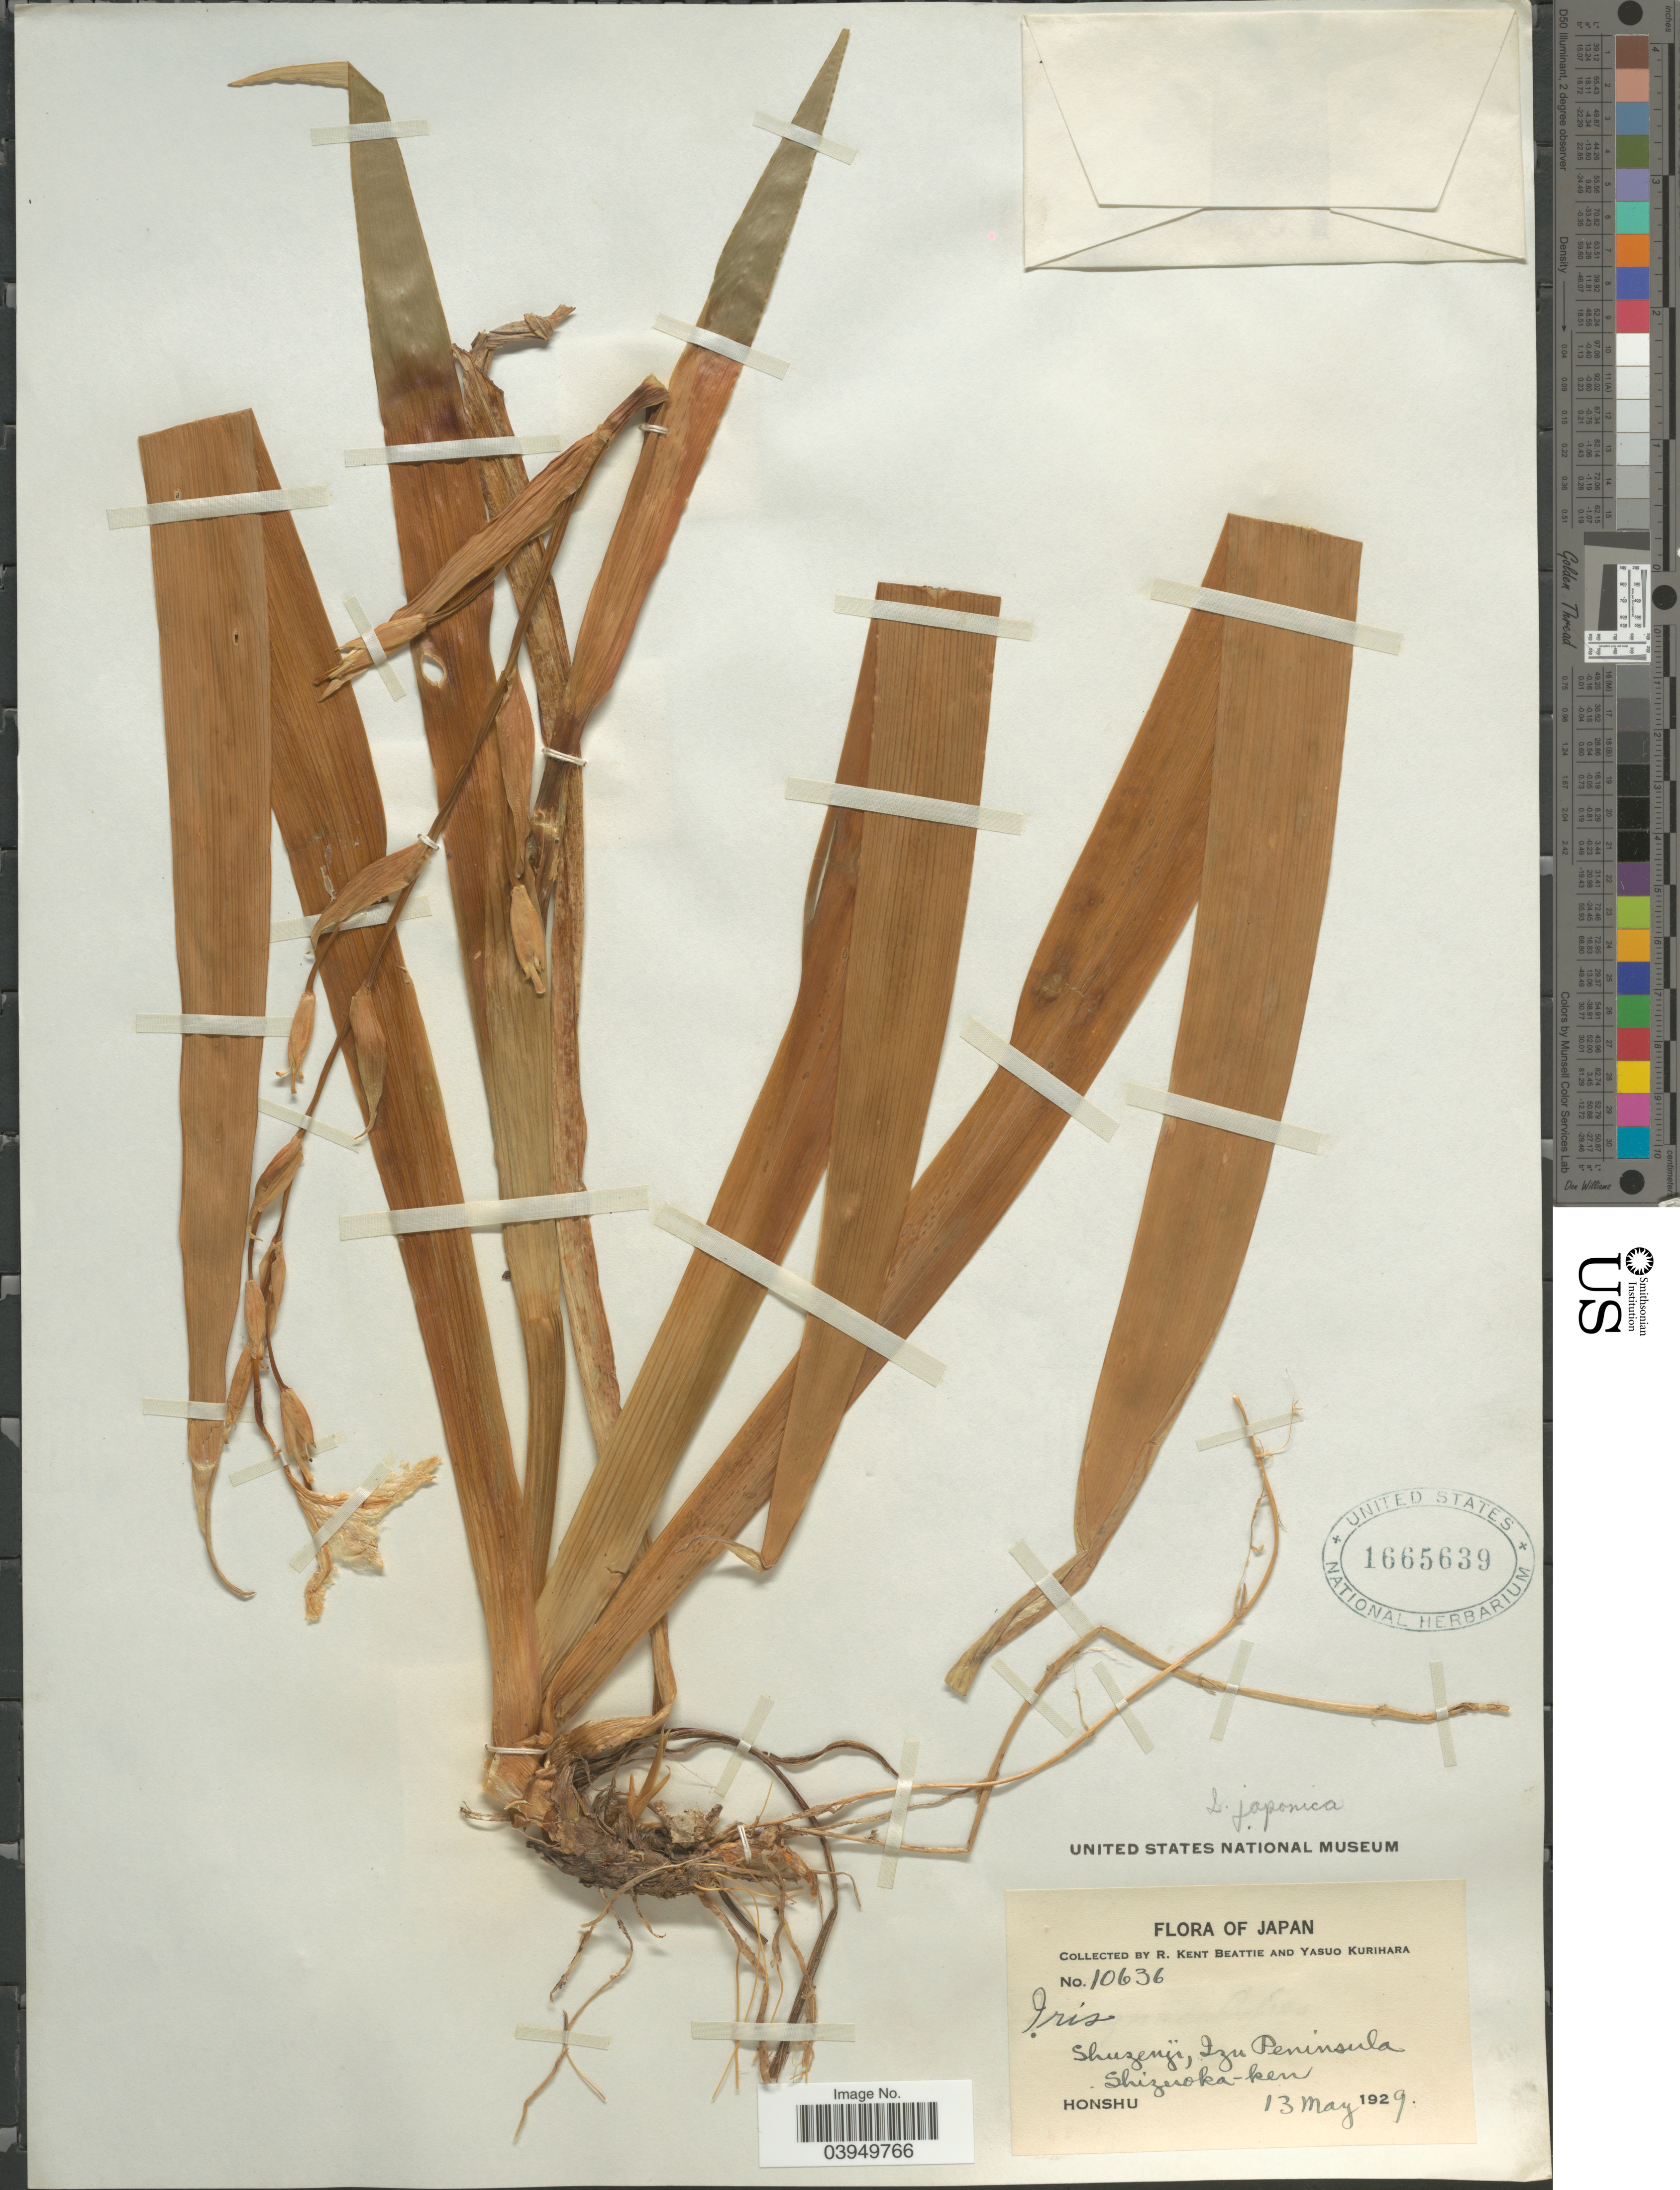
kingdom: Plantae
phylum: Tracheophyta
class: Liliopsida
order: Asparagales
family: Iridaceae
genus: Iris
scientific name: Iris japonica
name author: Thunb.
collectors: R. K. Beattie & Y. Kurihara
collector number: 10636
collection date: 1929-05-13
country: Japan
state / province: Sizuoka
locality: Shuzenji, Izu Peninsula. Shizuoka-ken. Honshu.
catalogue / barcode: US 1665639